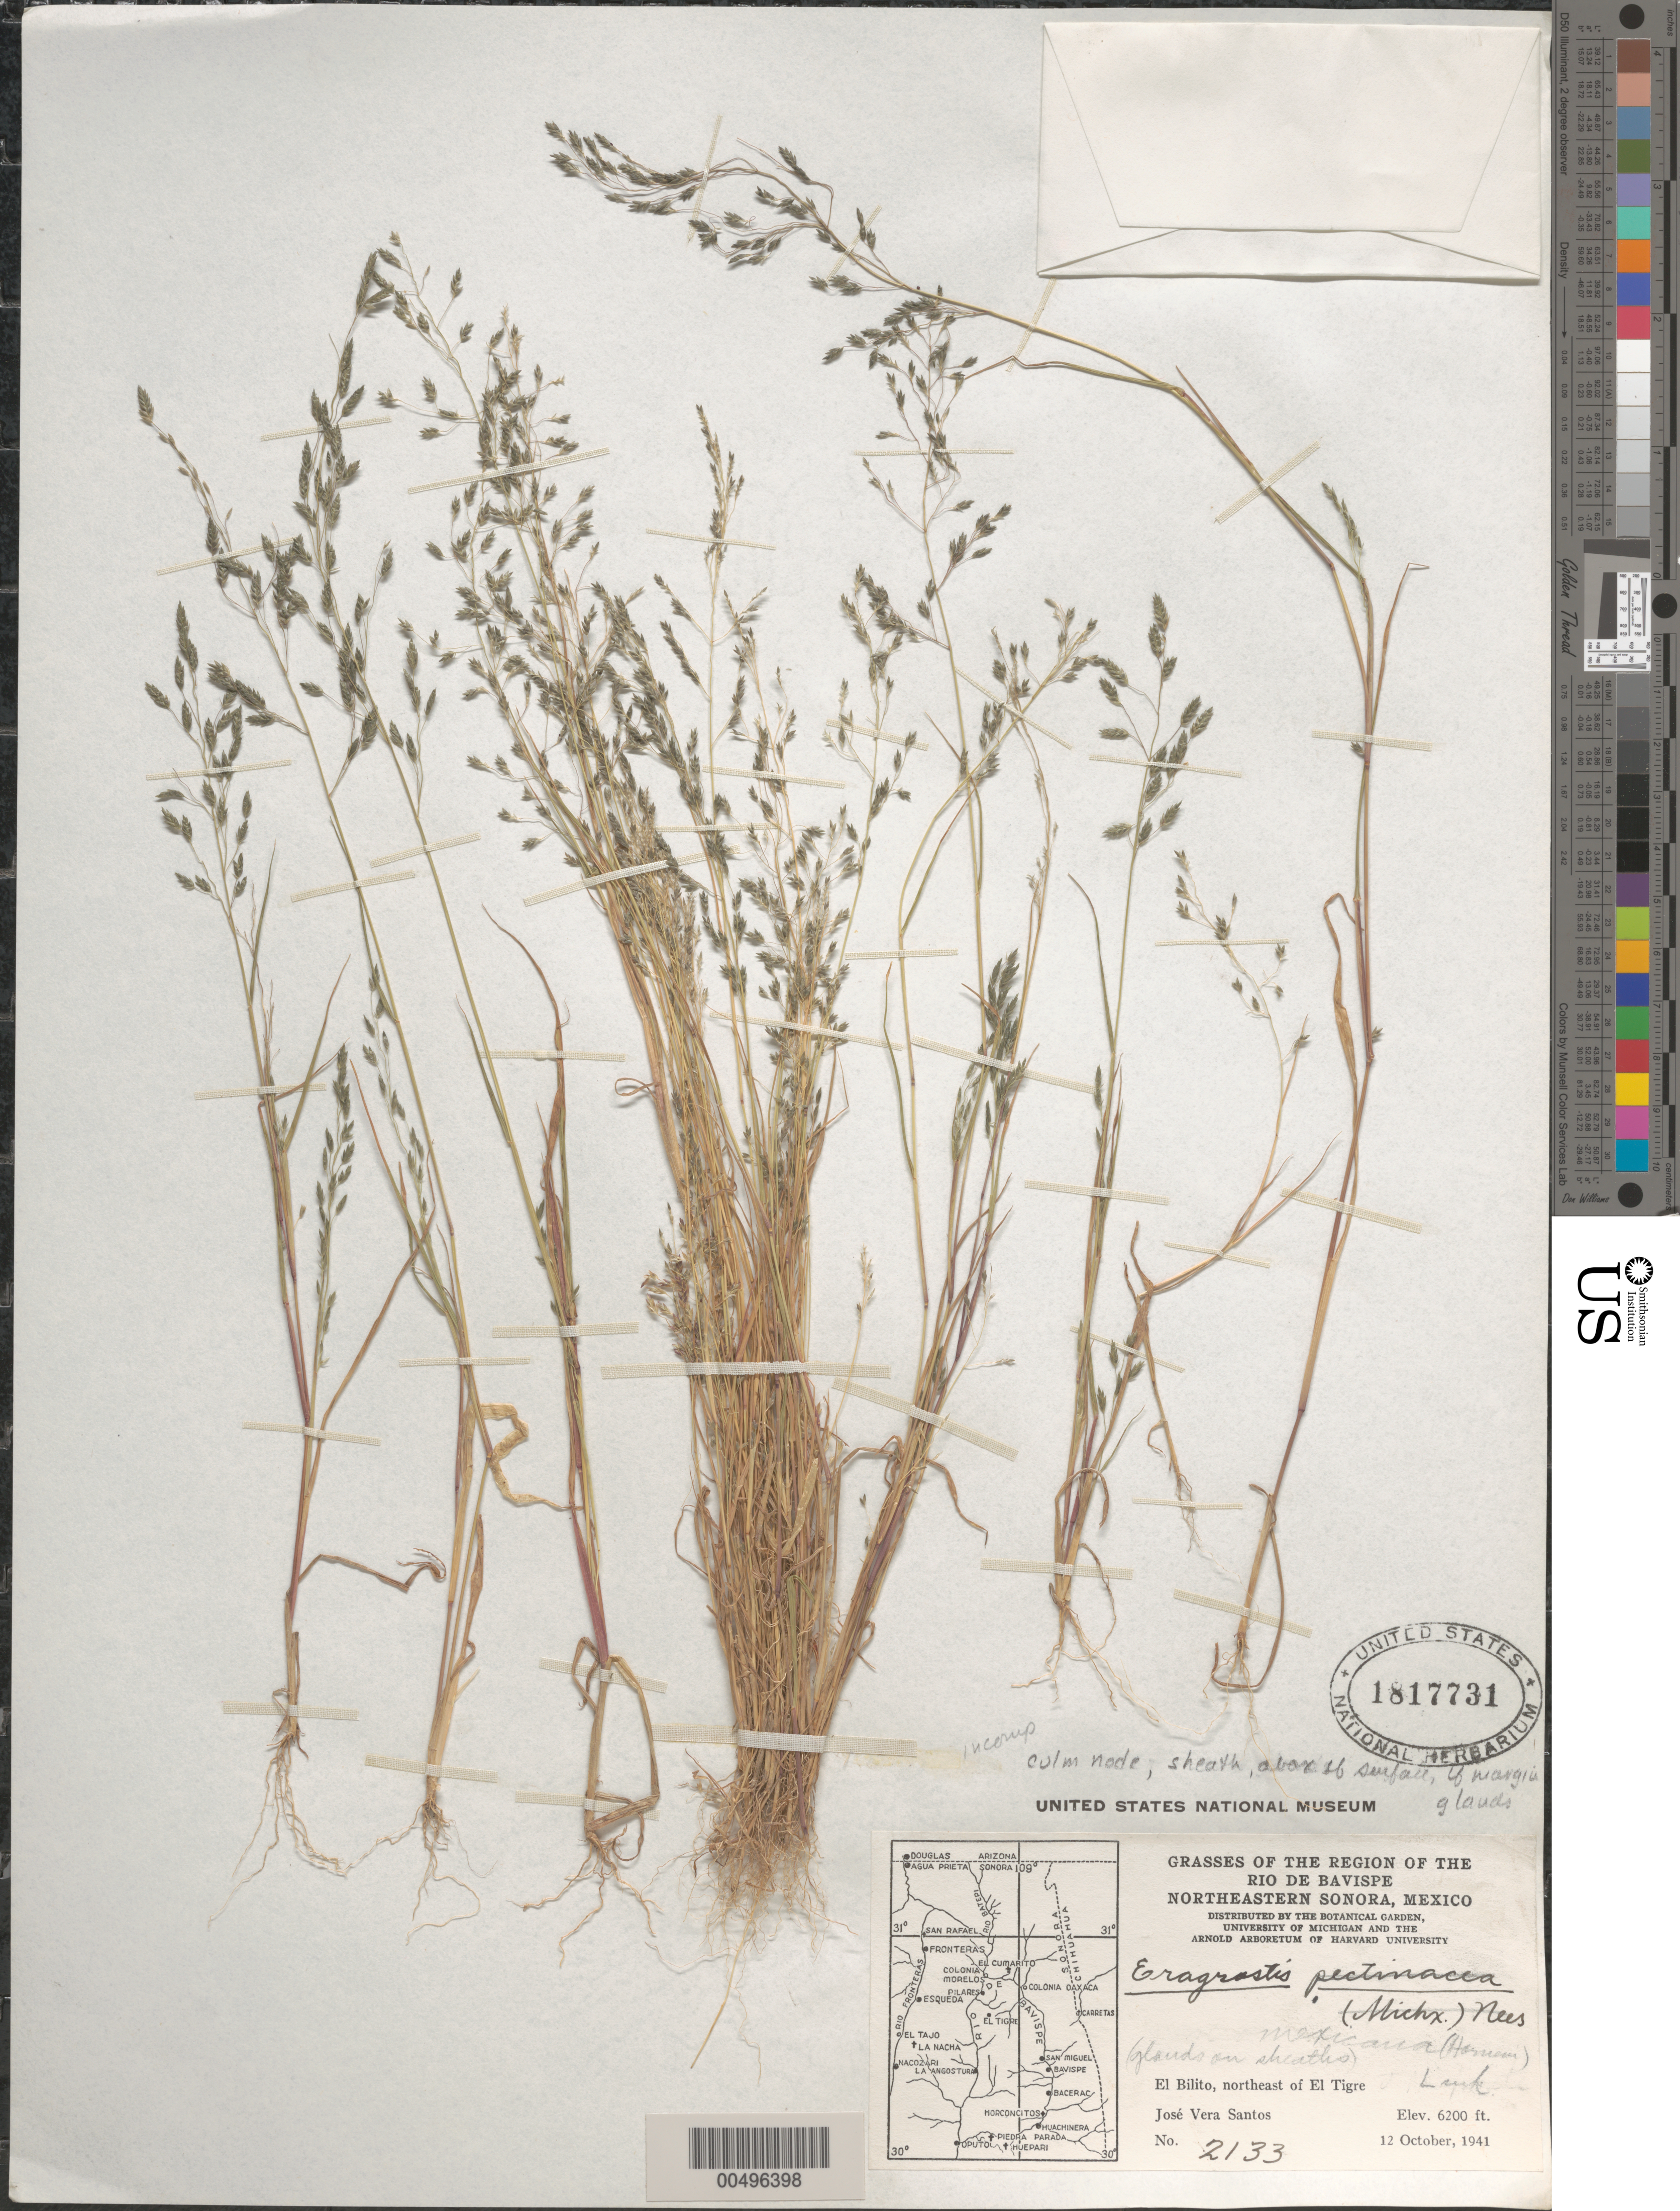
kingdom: Plantae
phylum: Tracheophyta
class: Liliopsida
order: Poales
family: Poaceae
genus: Eragrostis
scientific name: Eragrostis pectinacea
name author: (Michx.) Nees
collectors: J. V. Santos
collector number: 2133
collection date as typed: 12 Oct 1941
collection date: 1941-10-12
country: Mexico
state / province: Sonora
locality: Region of the Rio de Bavispe, NE Sonora, El Bilito, NE of El Tigre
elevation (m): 1890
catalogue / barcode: US 1817731